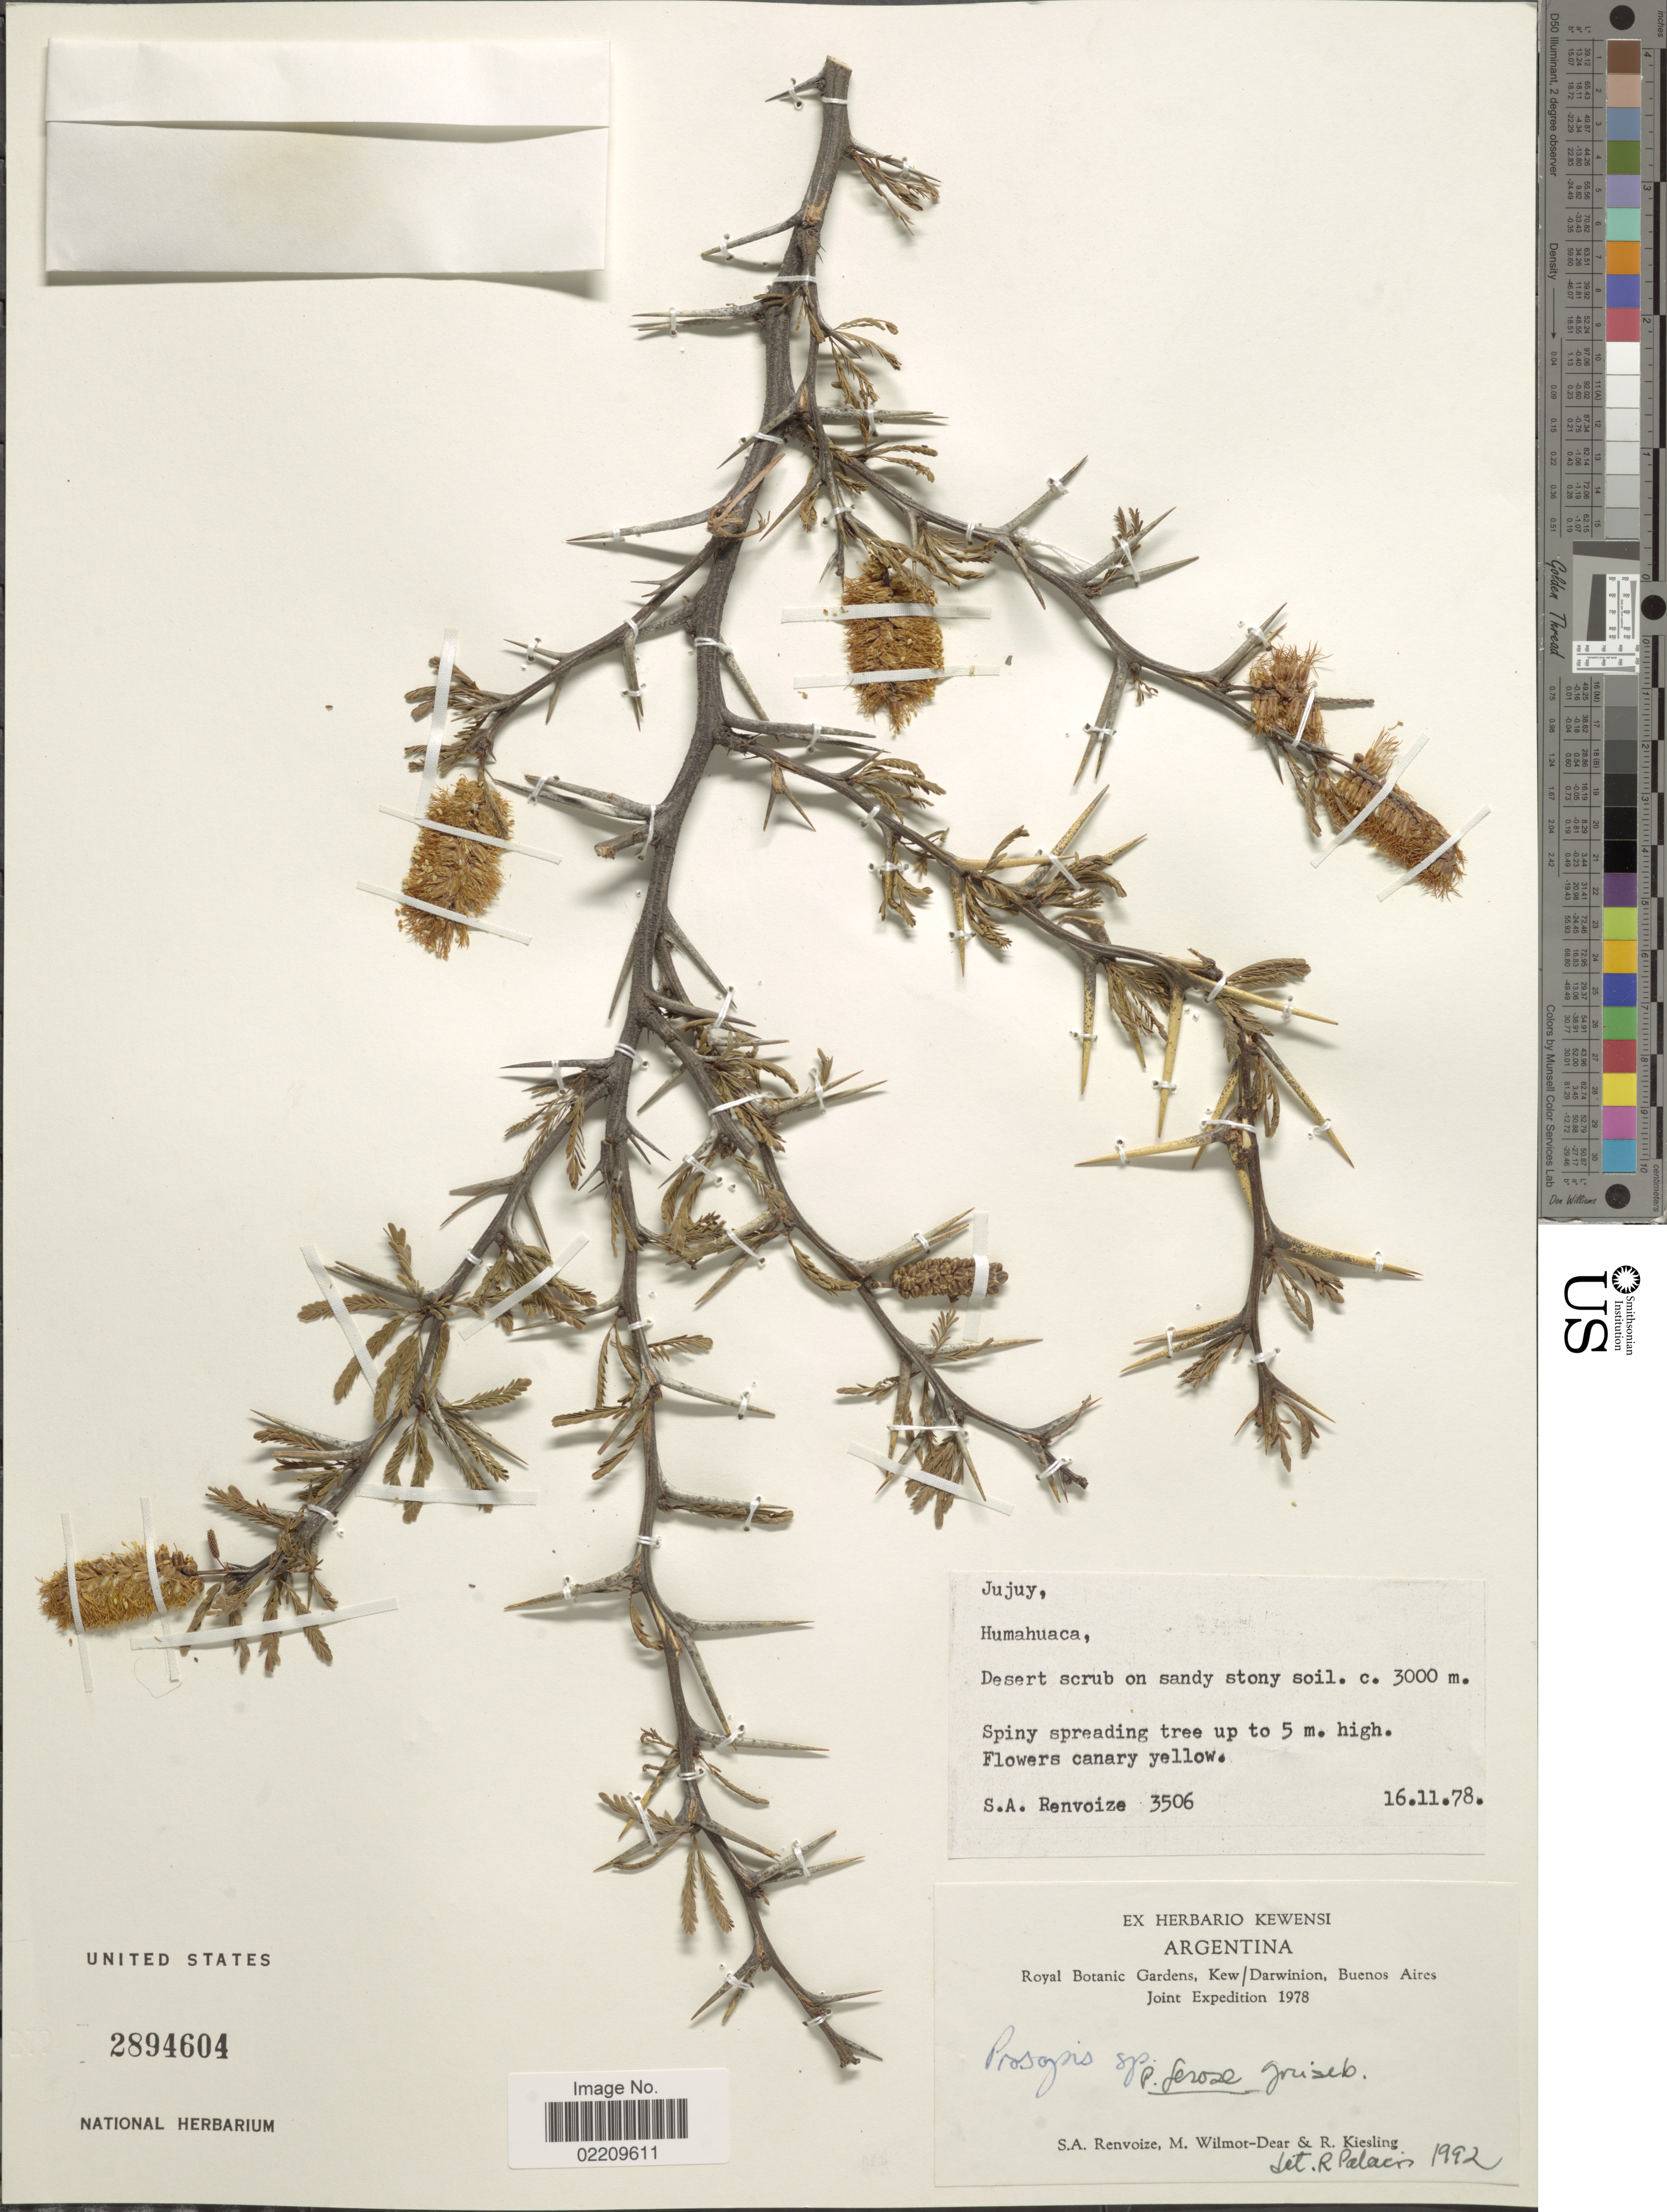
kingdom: Plantae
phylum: Tracheophyta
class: Magnoliopsida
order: Fabales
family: Fabaceae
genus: Strombocarpa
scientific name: Strombocarpa ferox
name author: (Griseb.) C. E. Hughes & G.P. Lewis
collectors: S. A. Renvoize, M. Wilmot-Dear & R. Kiesling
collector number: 3506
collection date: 1978-11-16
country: Argentina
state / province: Jujuy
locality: Humahuaca, desert scrub on sandy stone soil.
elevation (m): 3000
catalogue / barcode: US 2894604